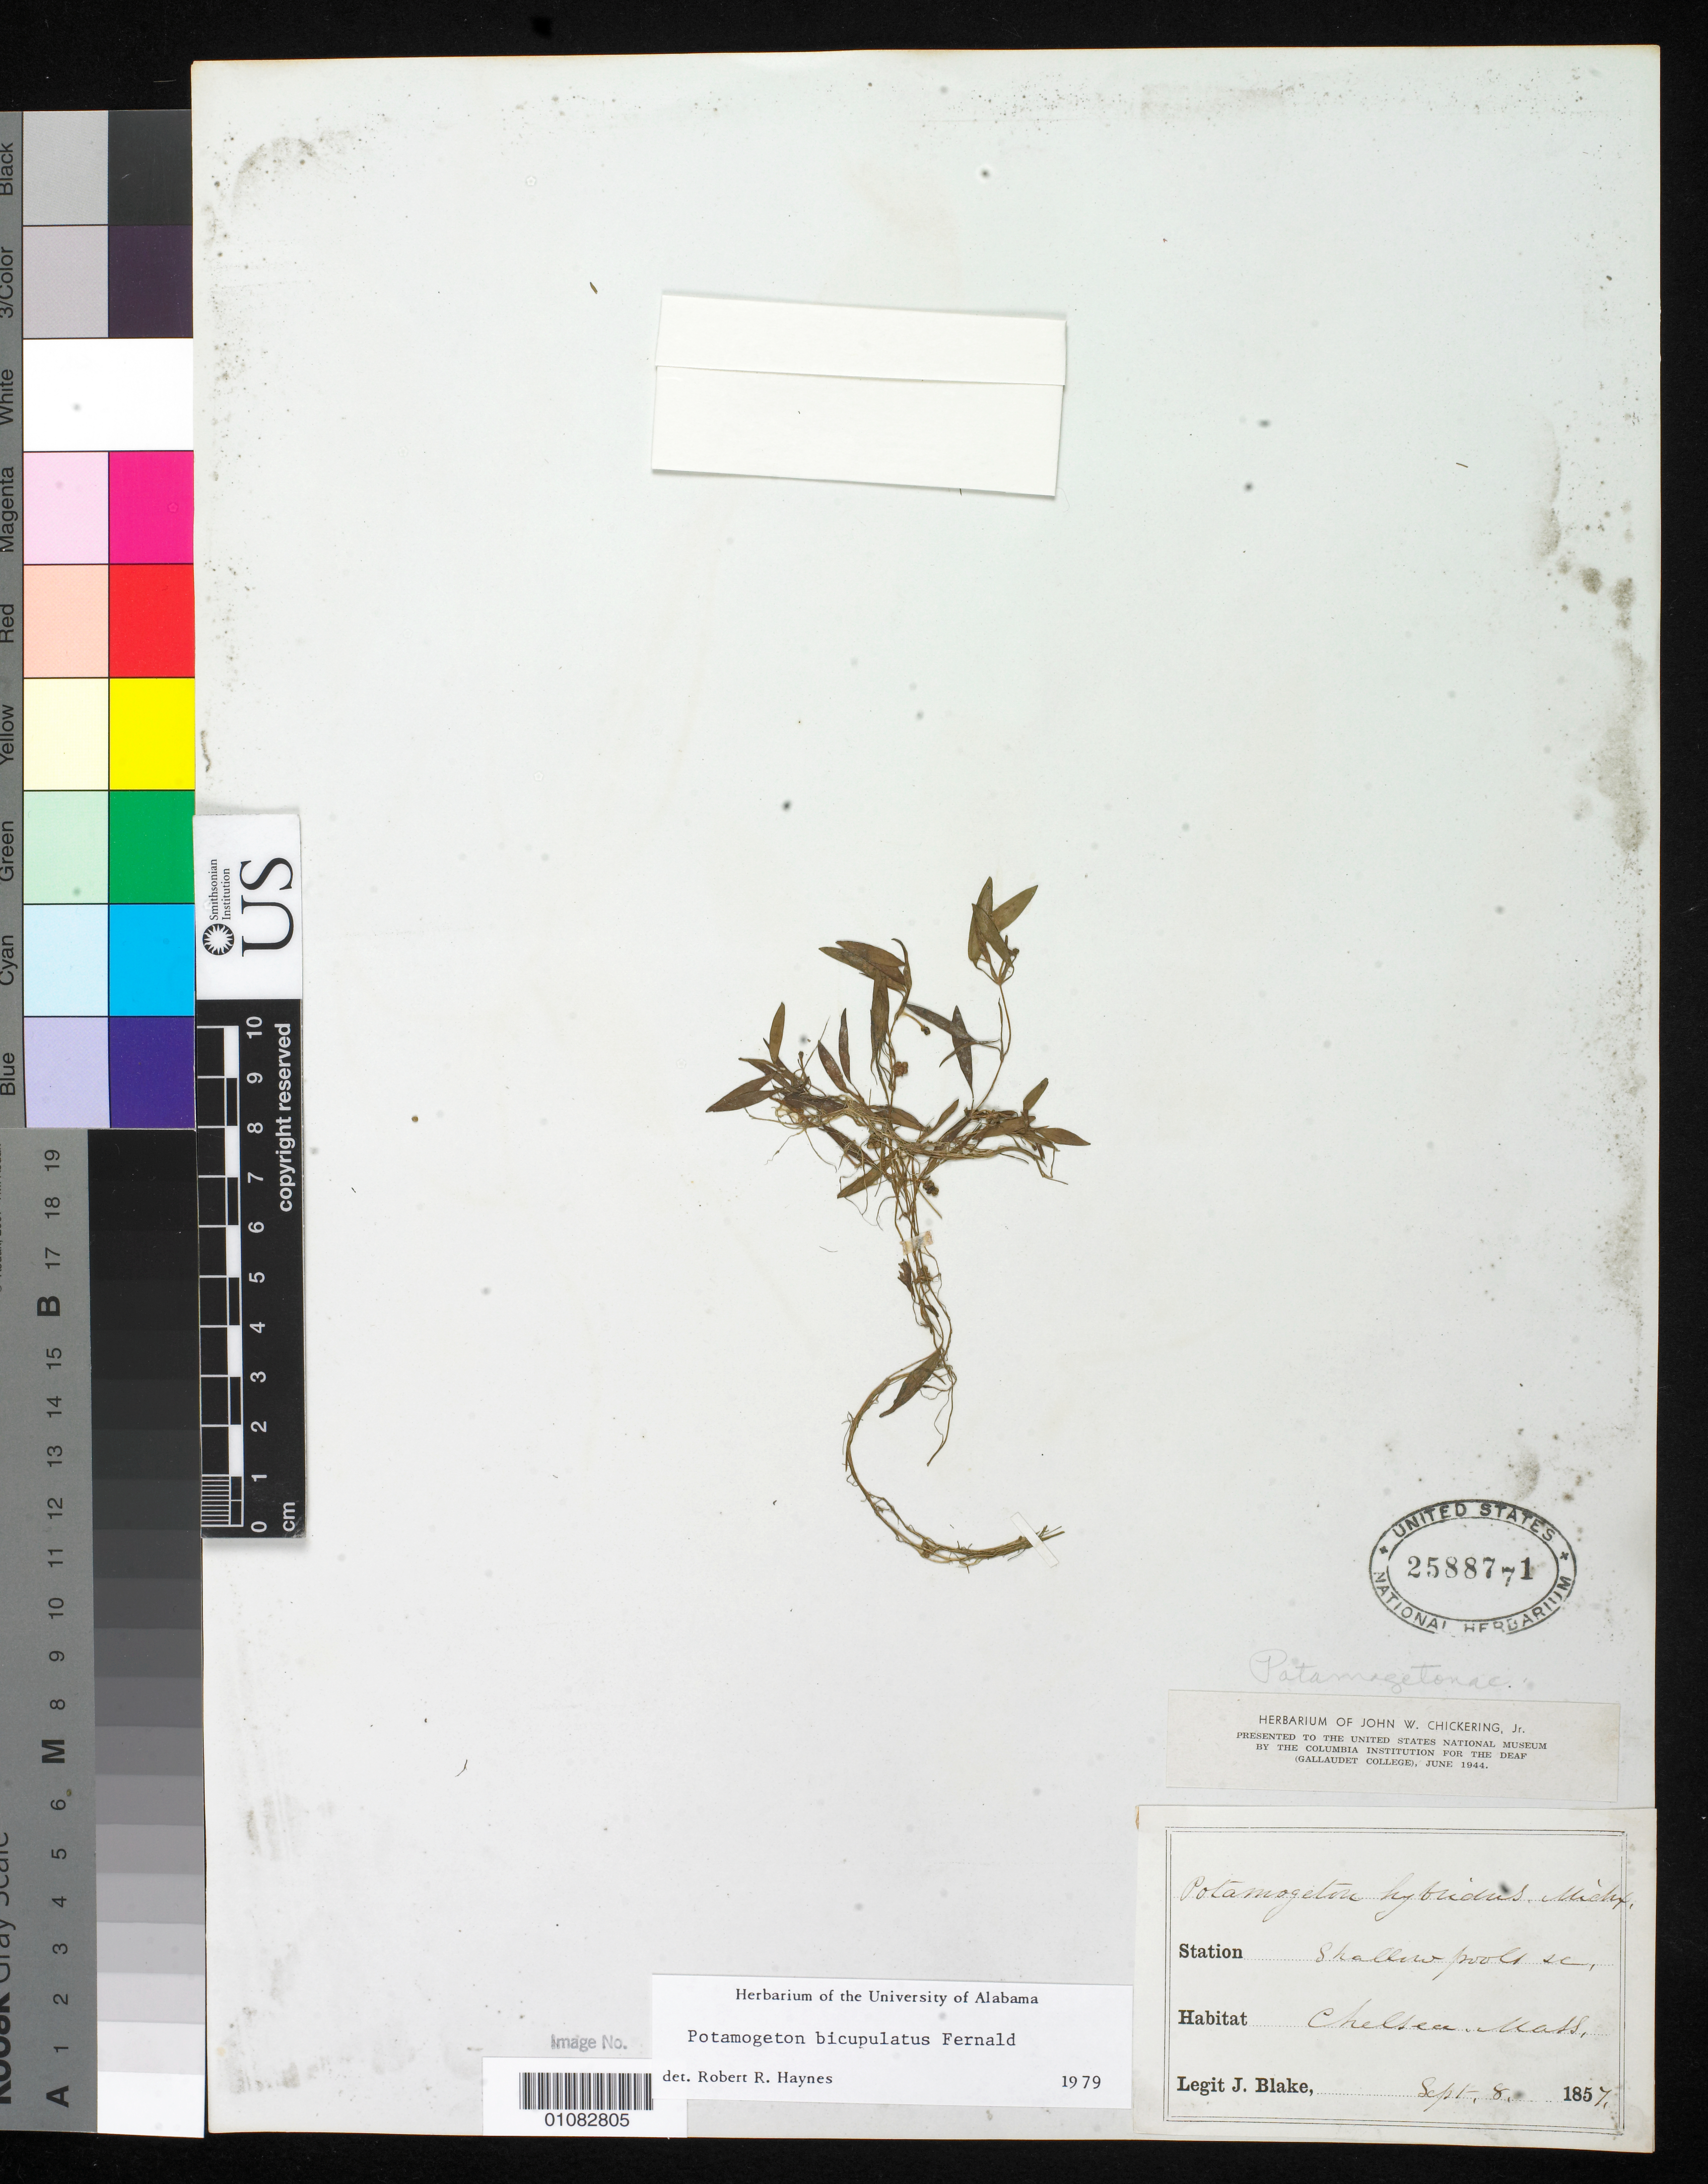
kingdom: Plantae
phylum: Tracheophyta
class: Liliopsida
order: Alismatales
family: Potamogetonaceae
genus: Potamogeton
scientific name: Potamogeton bicupulatus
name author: Fernald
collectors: J. Blake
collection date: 1857-09-08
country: United States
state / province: Massachusetts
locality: Chelsea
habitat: Shallow pools.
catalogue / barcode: US 2588771